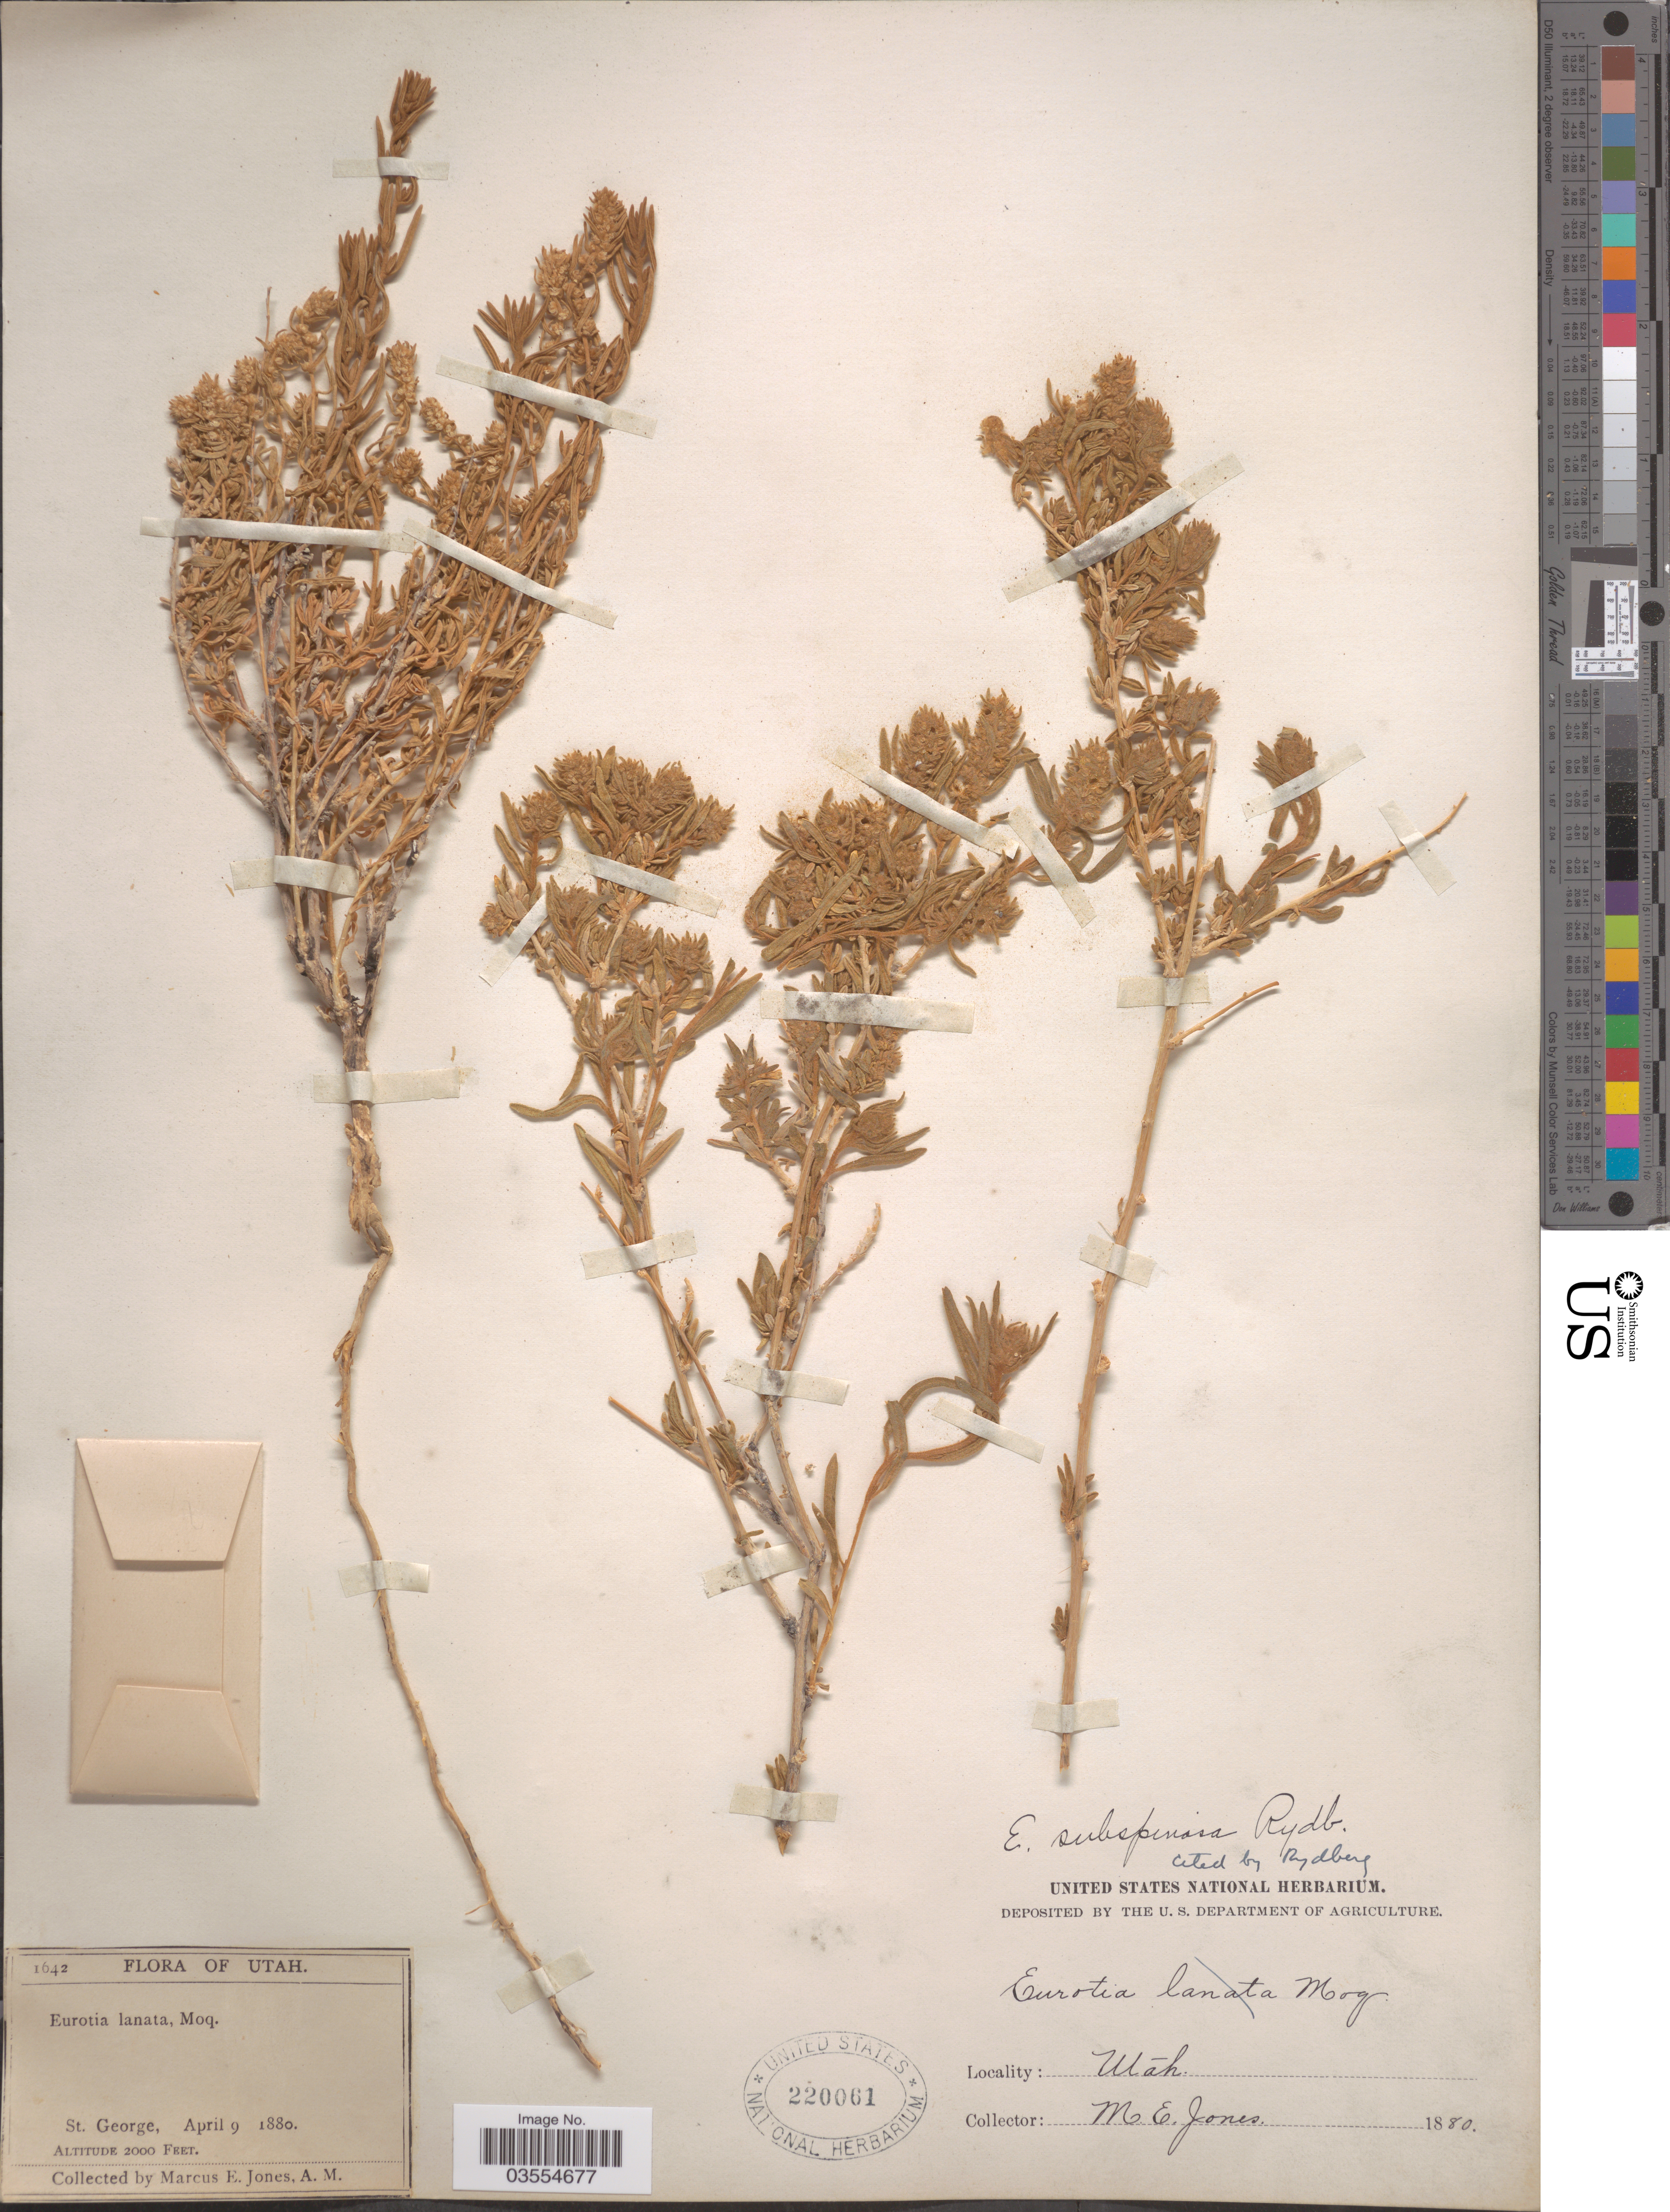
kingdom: Plantae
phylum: Tracheophyta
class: Magnoliopsida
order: Caryophyllales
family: Amaranthaceae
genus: Krascheninnikovia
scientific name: Krascheninnikovia lanata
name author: (Pursh) A. Meeuse & A.Smit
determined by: U.S. National Herbarium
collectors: M. E. Jones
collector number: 1642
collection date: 1880-04-09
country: United States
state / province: Utah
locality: St. George.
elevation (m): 610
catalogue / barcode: US 220061